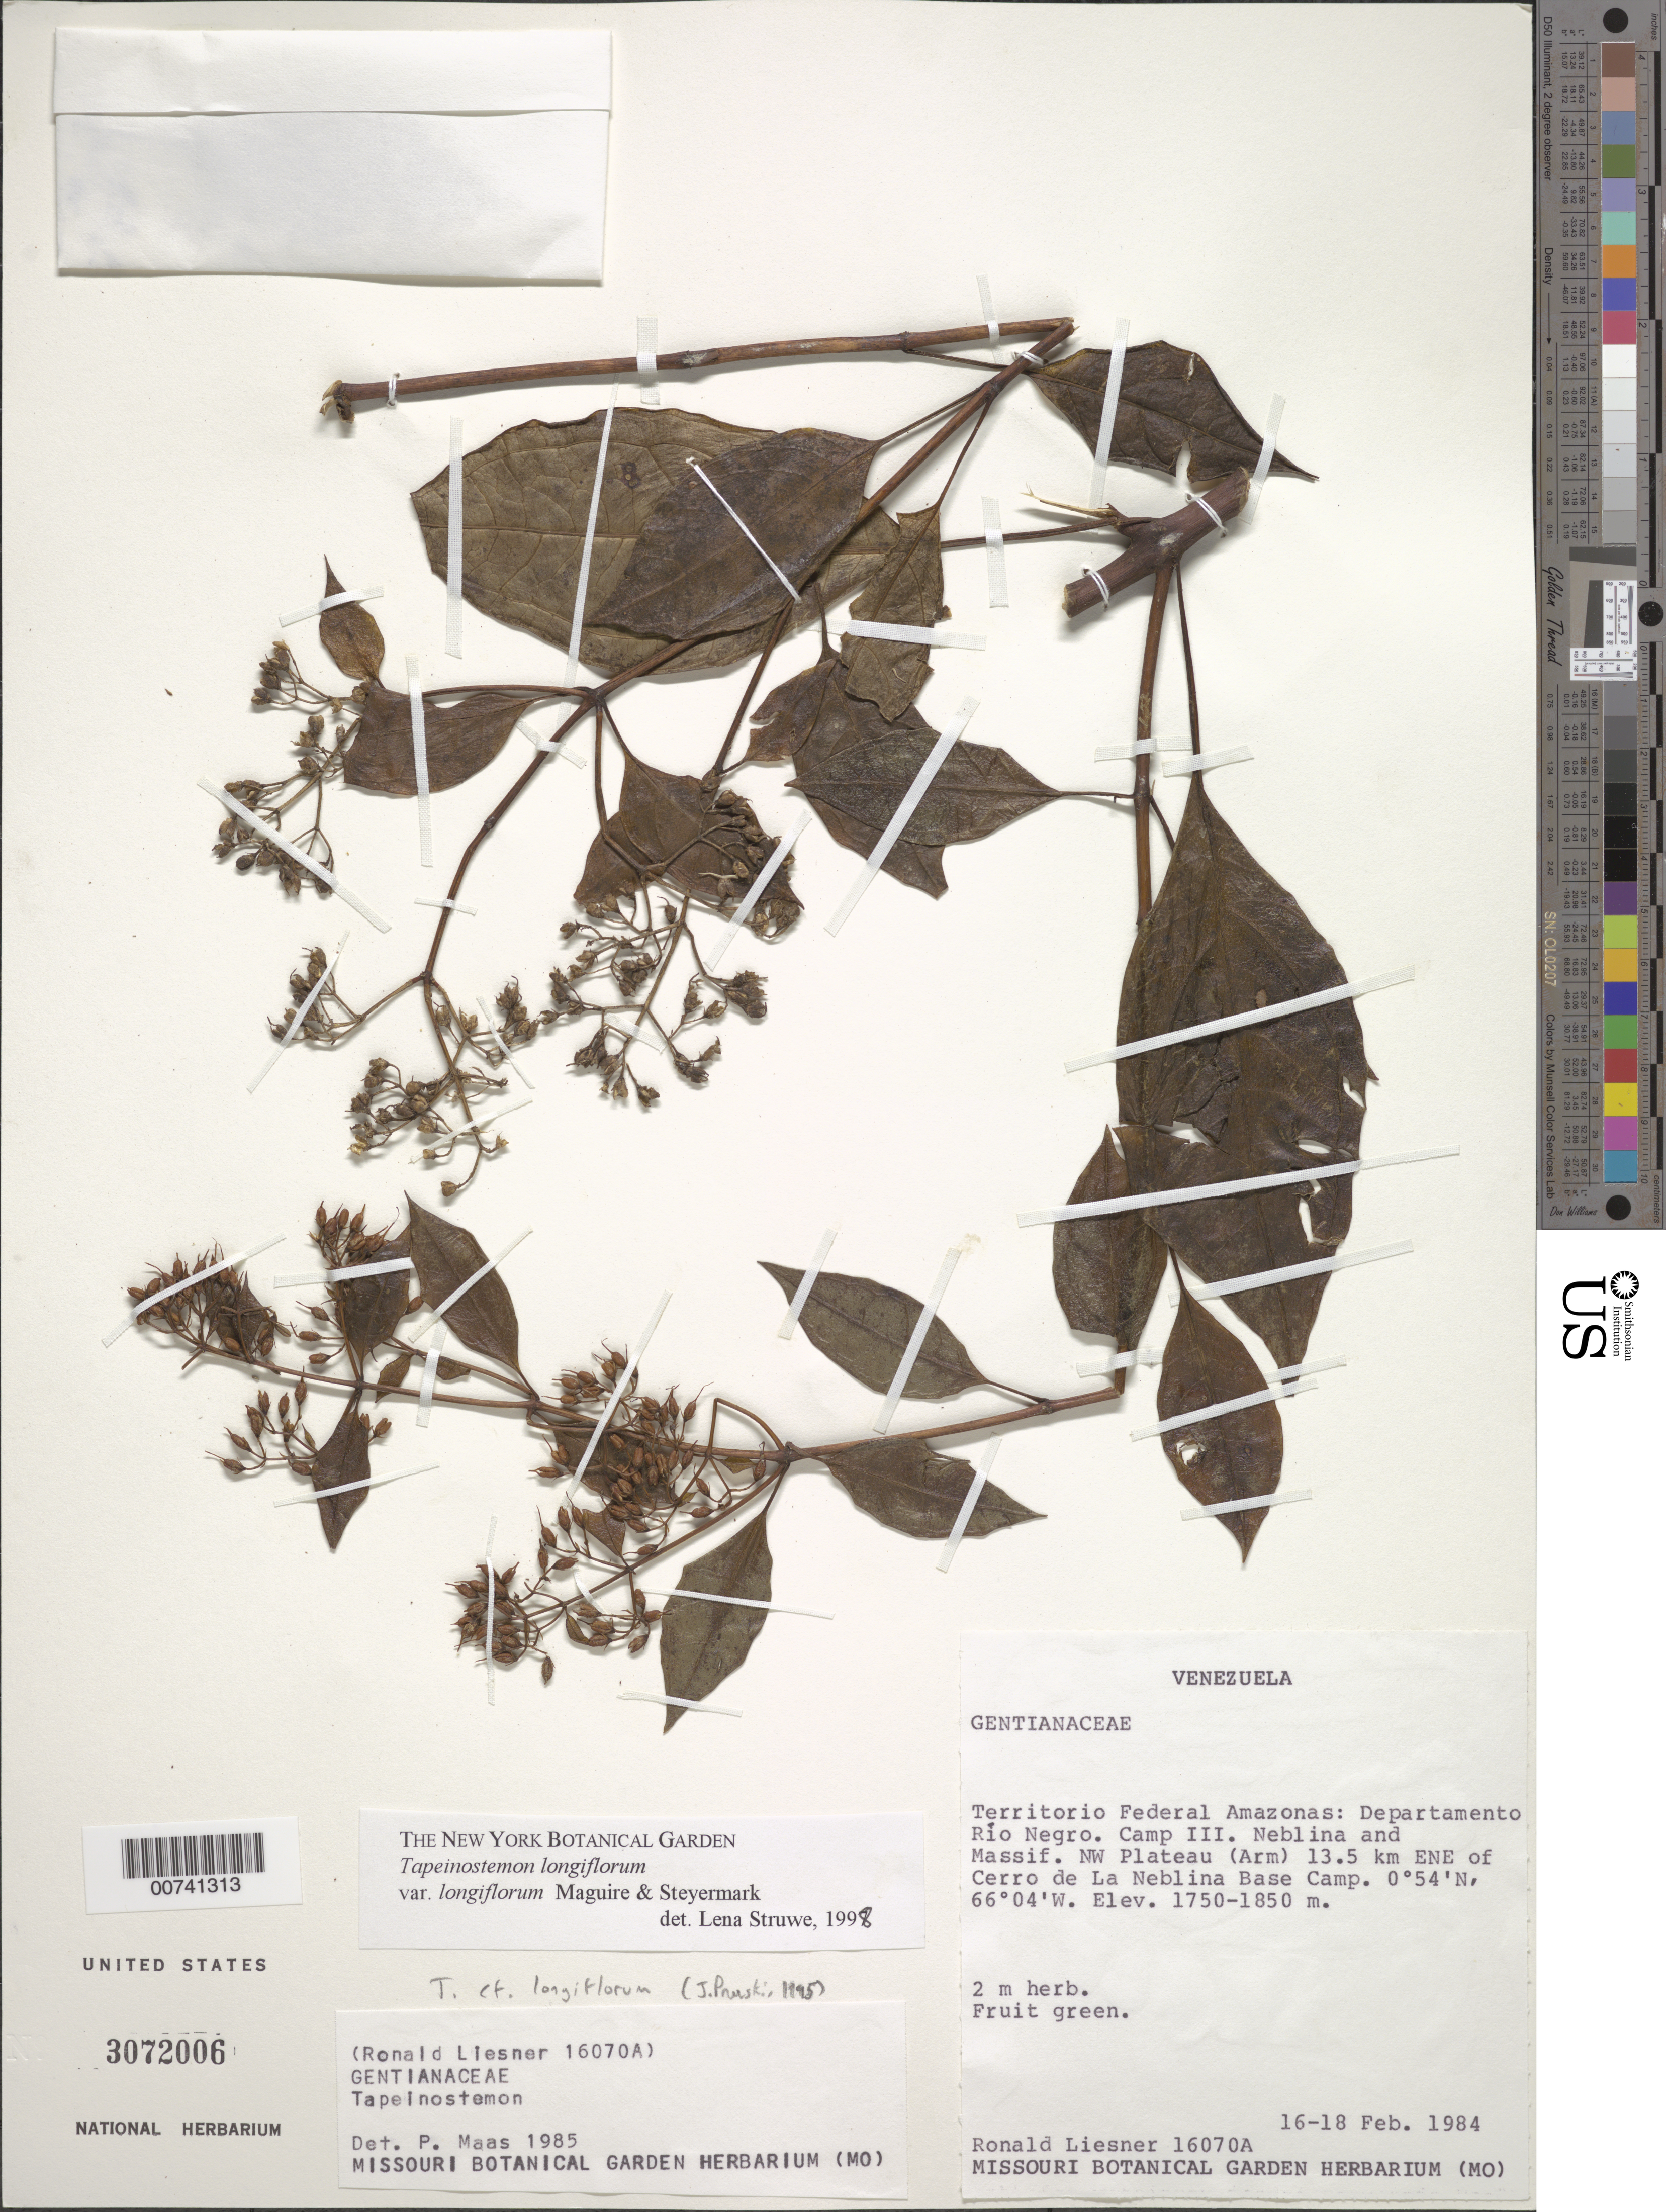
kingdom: Plantae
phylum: Tracheophyta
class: Magnoliopsida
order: Gentianales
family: Gentianaceae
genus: Tapeinostemon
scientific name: Tapeinostemon longiflorum var. longiflorum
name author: Maguire & Steyerm.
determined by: Struwe, L.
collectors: R. L. Liesner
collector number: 16070 A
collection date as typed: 16-Feb-84 to 18-Feb-84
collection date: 1984-02-16/1984-02-18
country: Venezuela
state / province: Amazonas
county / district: Río Negro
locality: Cerro de La Neblina Base Camp, Camp III, Neblina & Massif, NW Plateau, 13.5 km ENE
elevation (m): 1750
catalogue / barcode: US 3072006